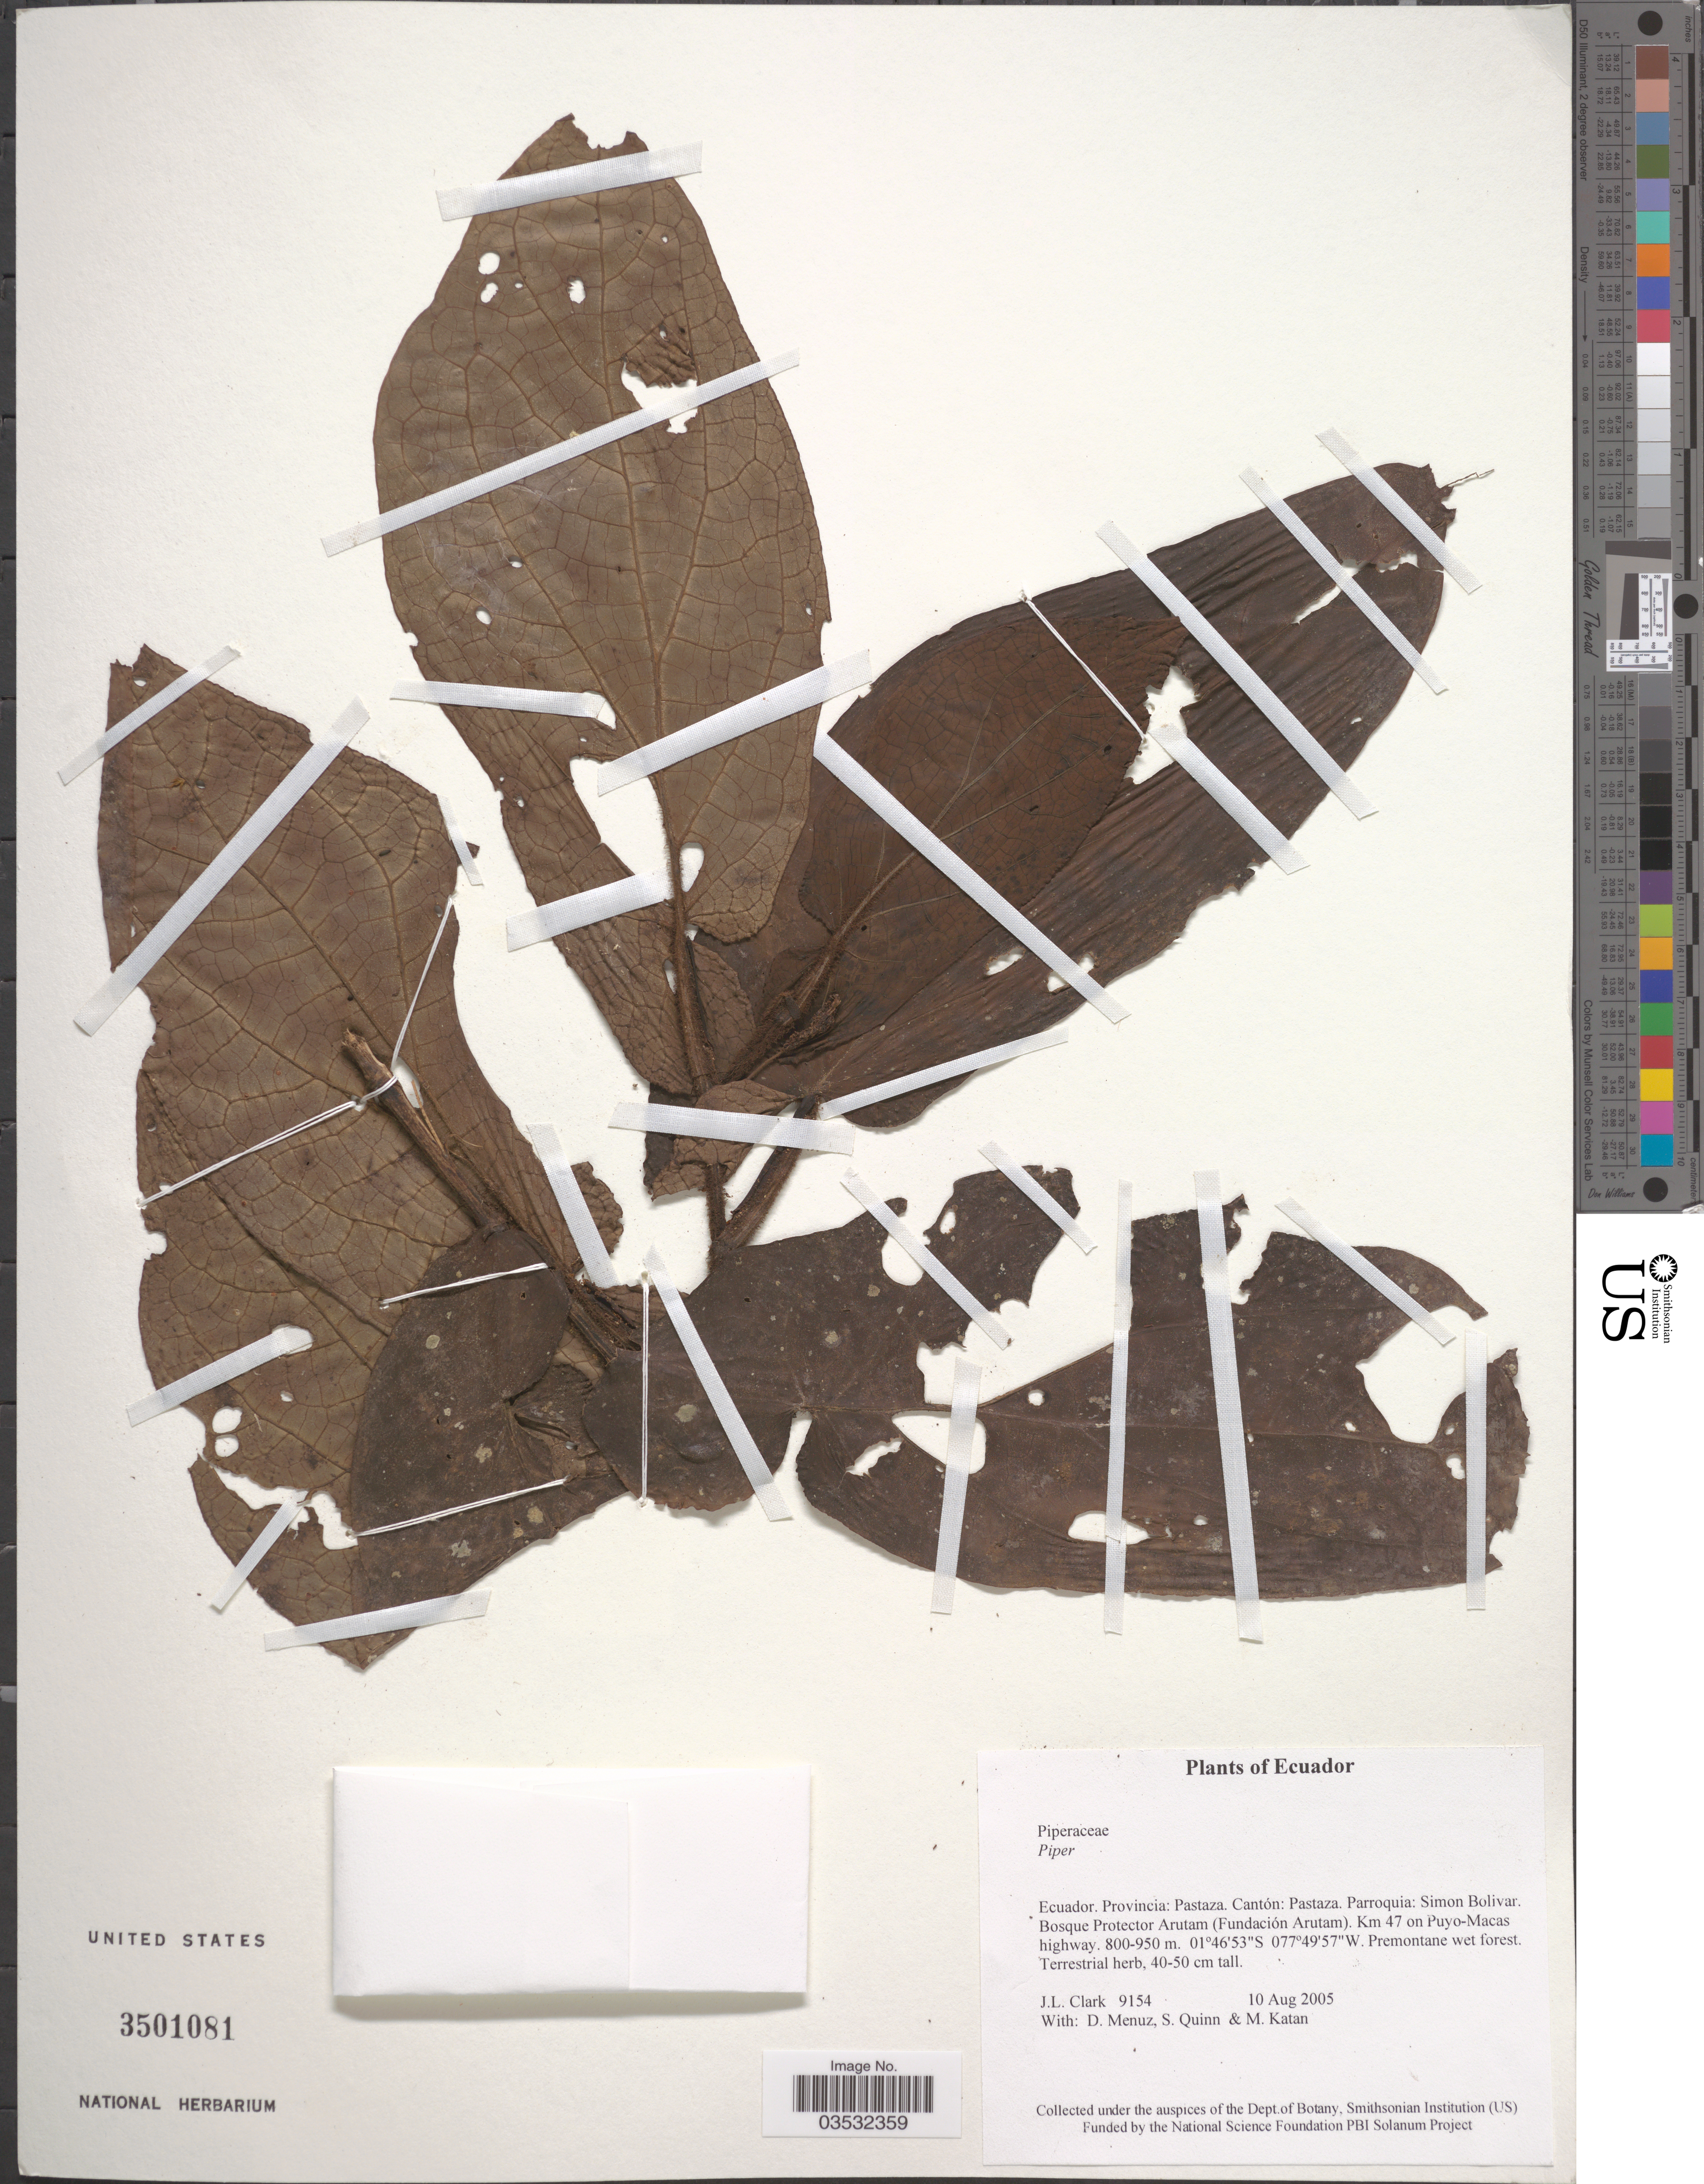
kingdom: Plantae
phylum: Tracheophyta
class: Magnoliopsida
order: Piperales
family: Piperaceae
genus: Piper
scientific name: Piper sp.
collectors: J. L. Clark, D. Menuz, S. Quinn & M. Katan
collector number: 9154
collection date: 2005-08-10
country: Ecuador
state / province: Pastaza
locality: Cantón: Pastaza. Parroquia: Simon Bolivar. Bosque Protector Arutam (Fundación Arutam). Km 47 on Puyo-Macas highway.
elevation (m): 800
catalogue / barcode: US 3501081